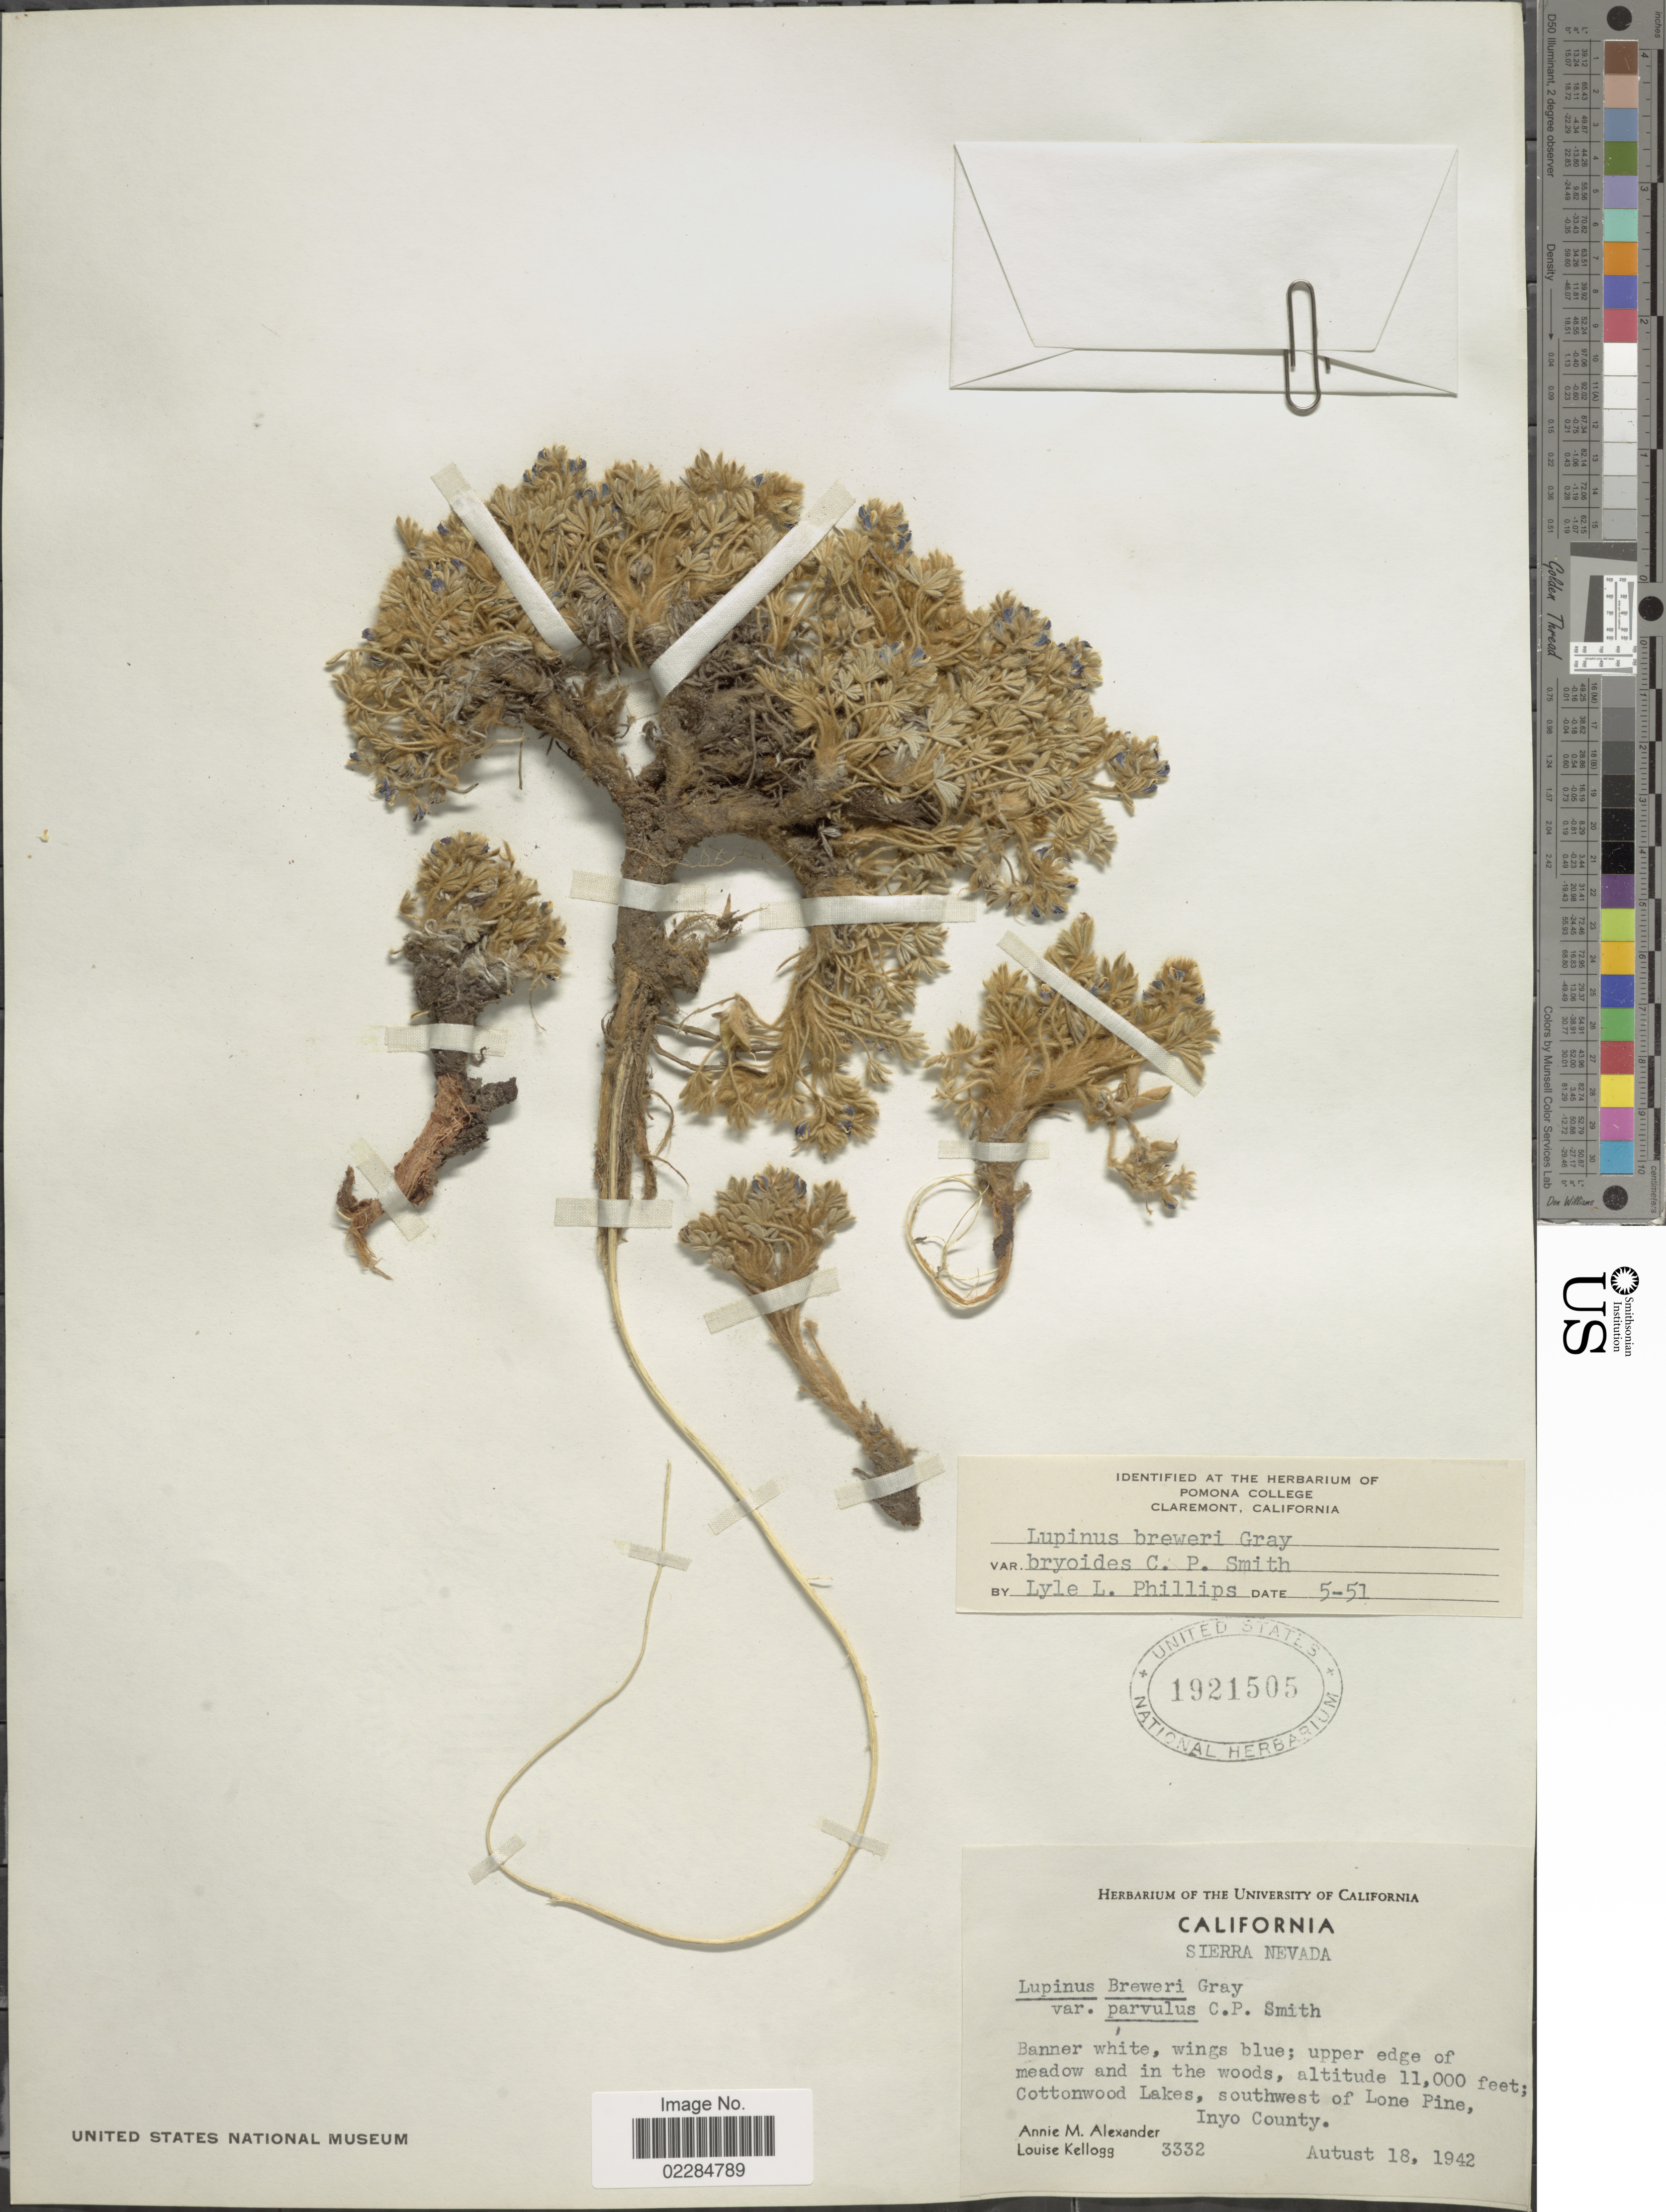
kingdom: Plantae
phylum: Tracheophyta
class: Magnoliopsida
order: Fabales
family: Fabaceae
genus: Lupinus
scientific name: Lupinus breweri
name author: A. Gray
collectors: A. M. Alexander & L. Kellogg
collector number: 3332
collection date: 1942-08-18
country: United States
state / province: California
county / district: Inyo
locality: Sierra Nevada. Cottonwood Lakes, soouthwest of Lone Pine, Inyo County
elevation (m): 3353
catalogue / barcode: US 1921505